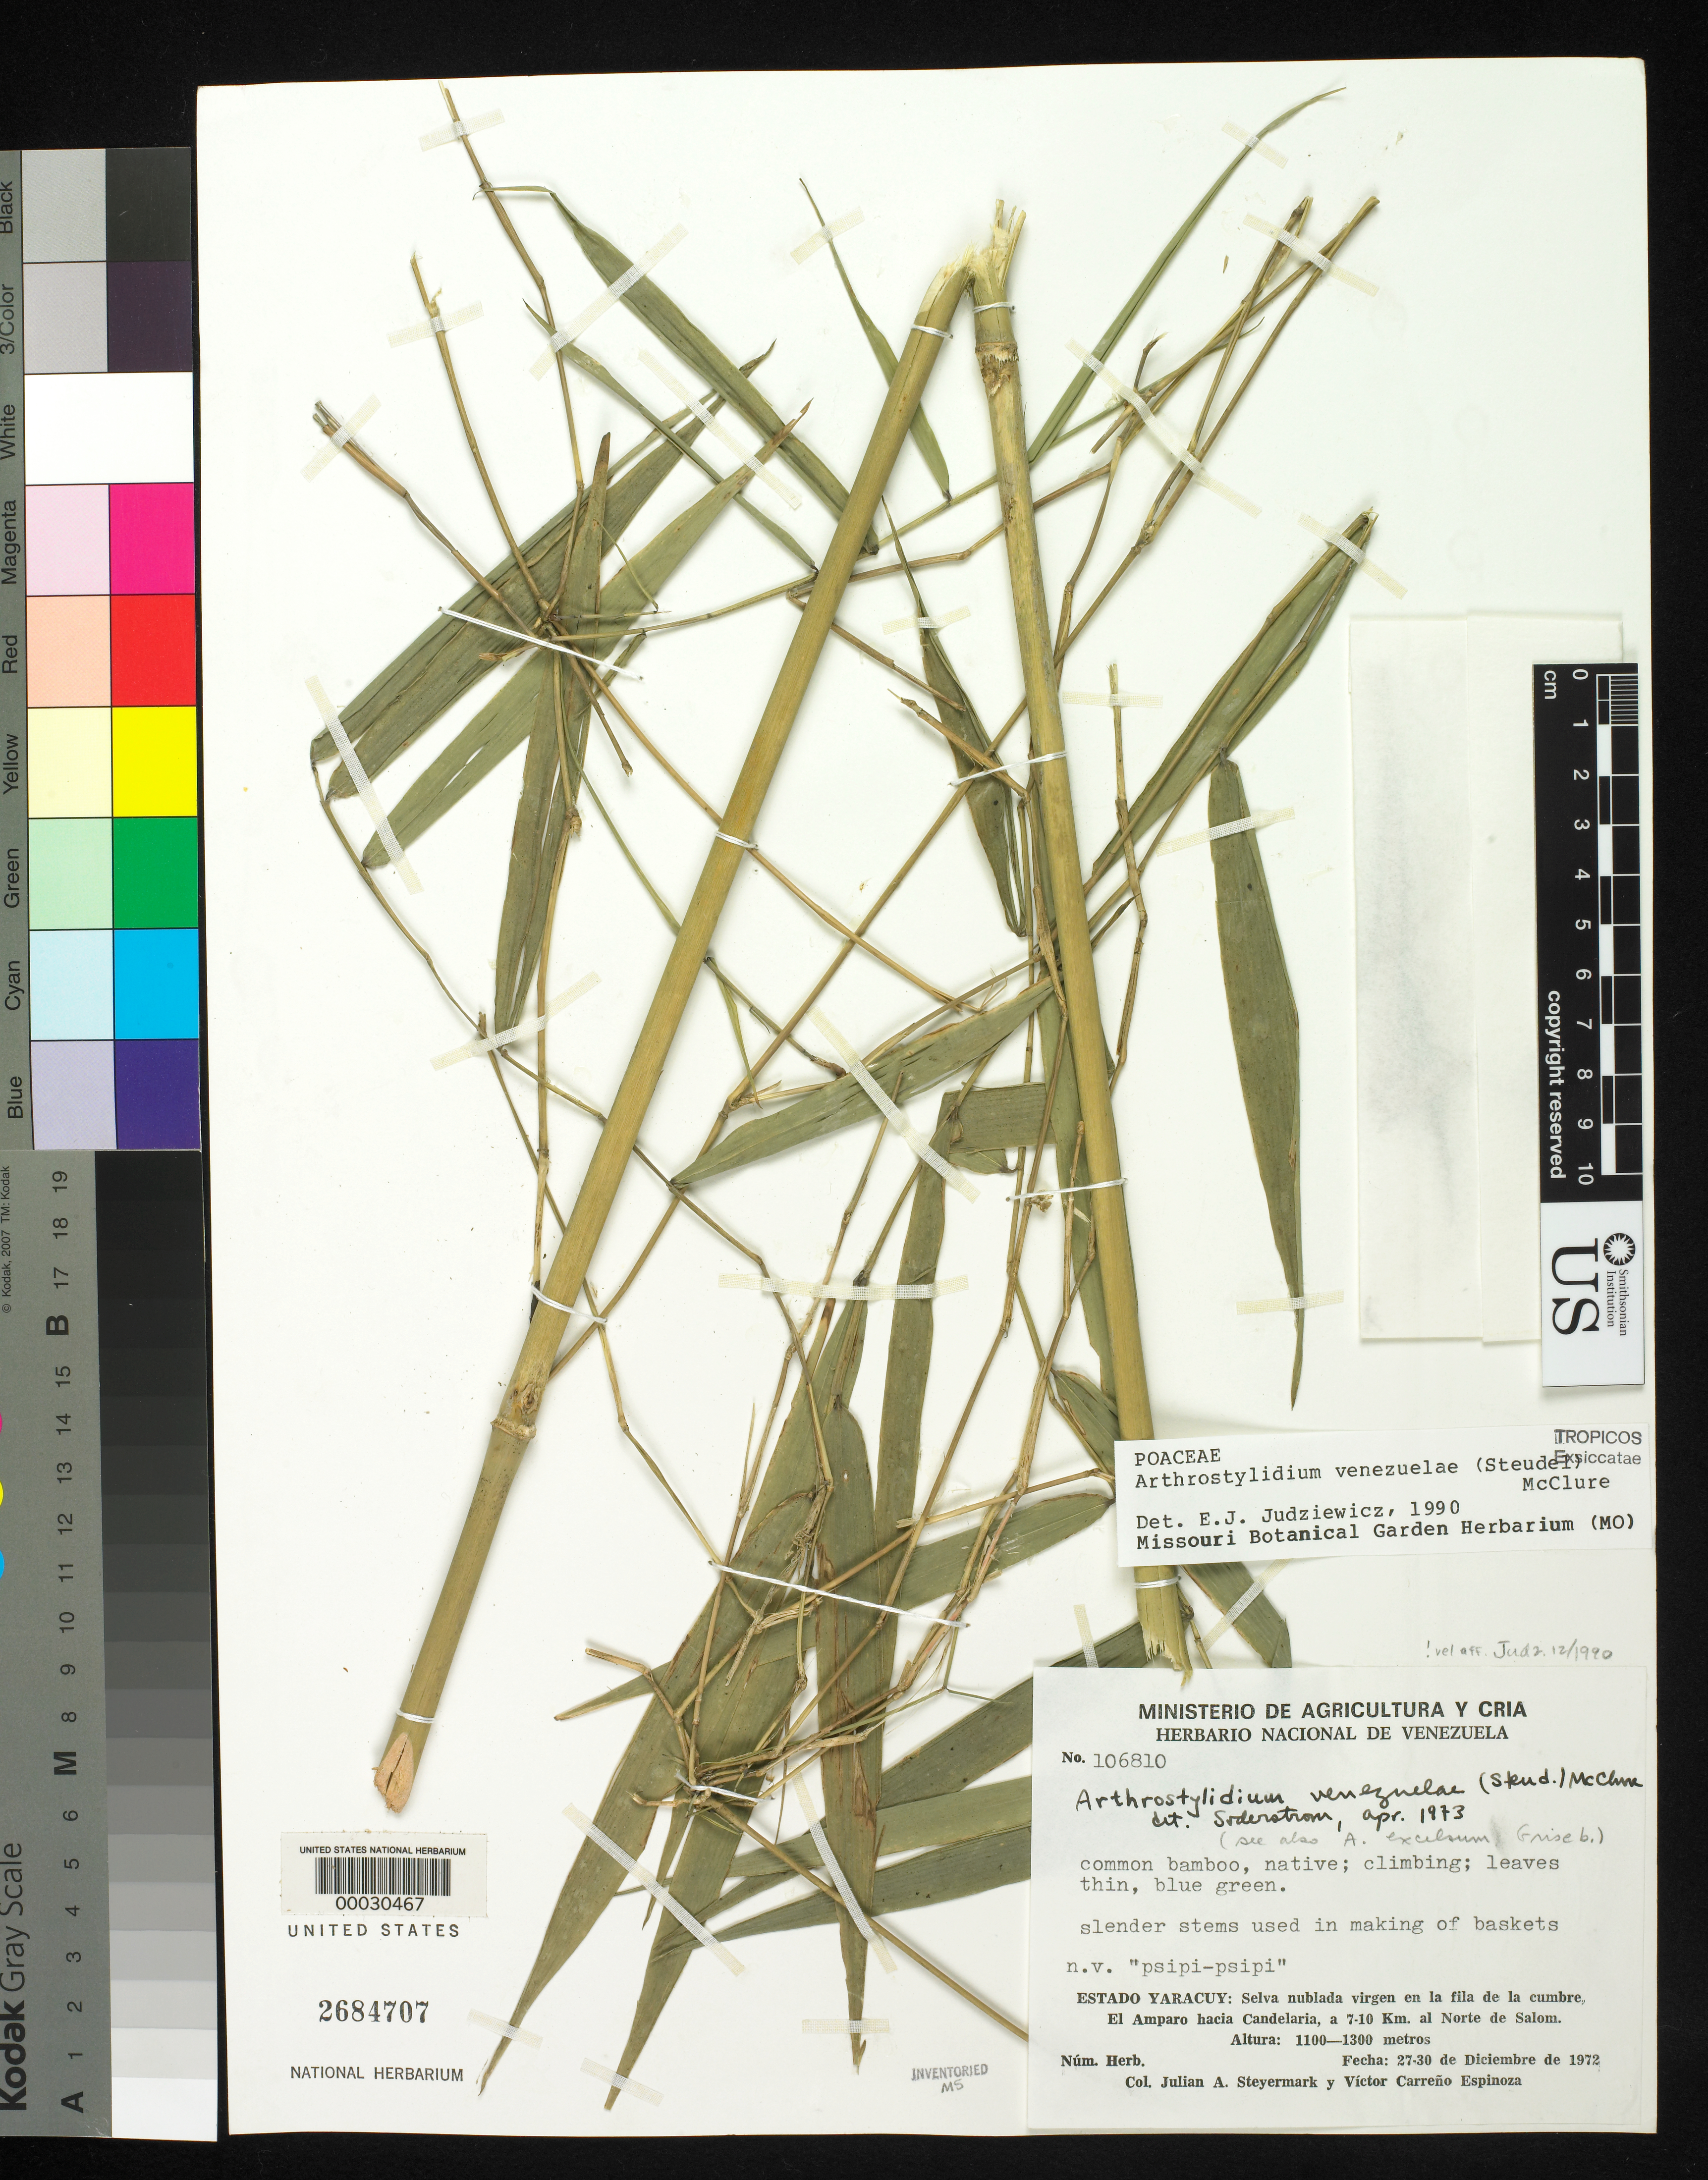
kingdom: Plantae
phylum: Tracheophyta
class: Liliopsida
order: Poales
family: Poaceae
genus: Arthrostylidium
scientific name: Arthrostylidium venezuelae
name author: (Steud.) McClure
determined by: Judziewicz, E. J.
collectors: J. Steyermark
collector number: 106810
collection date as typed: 27 Dec 1972 to 30 Dec 1972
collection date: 1972-12-27/1972-12-30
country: Venezuela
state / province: Yaracuy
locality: El amparo hacia candelaria, a 7-10 km al norte de salom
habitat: Selva nublada virgen en la fila de la cumbre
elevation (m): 1100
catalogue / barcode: US 2684707